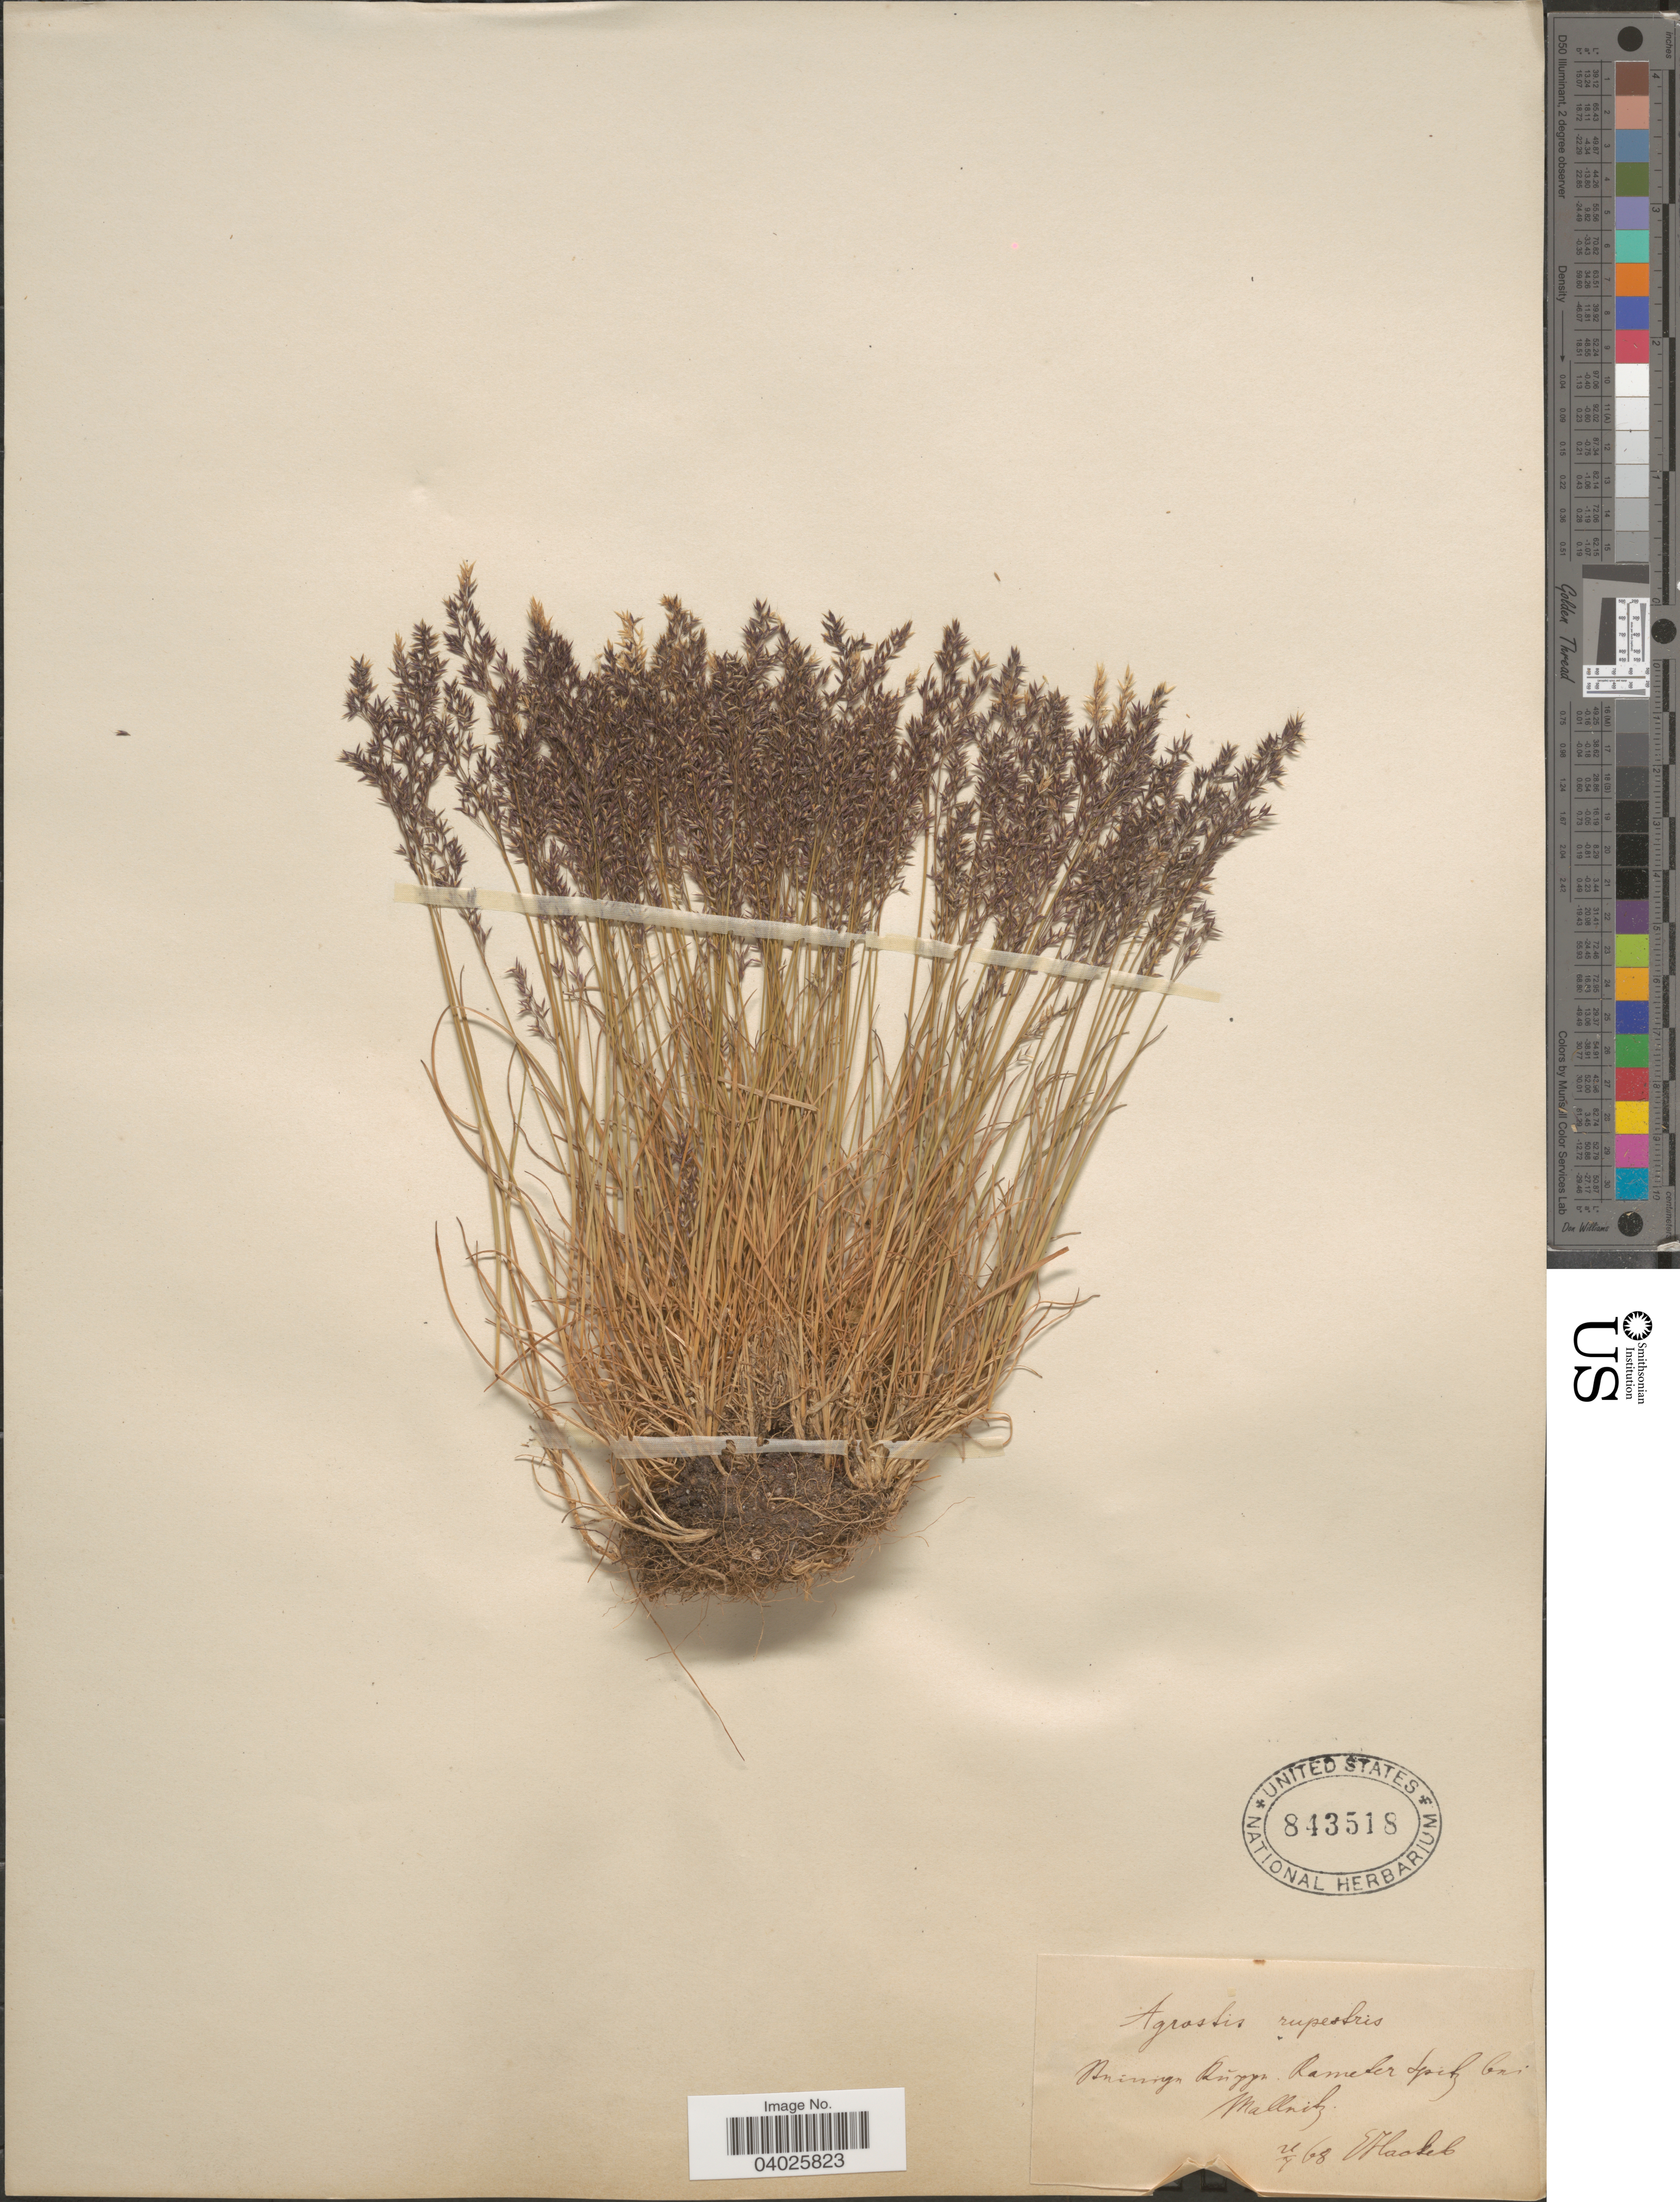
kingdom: Plantae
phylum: Tracheophyta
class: Liliopsida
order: Poales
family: Poaceae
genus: Agrostis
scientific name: Agrostis rupestris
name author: All.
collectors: E. Hackel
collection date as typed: Transcribed d/m/y: 21/7/68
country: Austria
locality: Aninign [interpreted] Rsiggn [interpreted], Rameter Spitz bei Mallnitz.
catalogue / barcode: US 843518